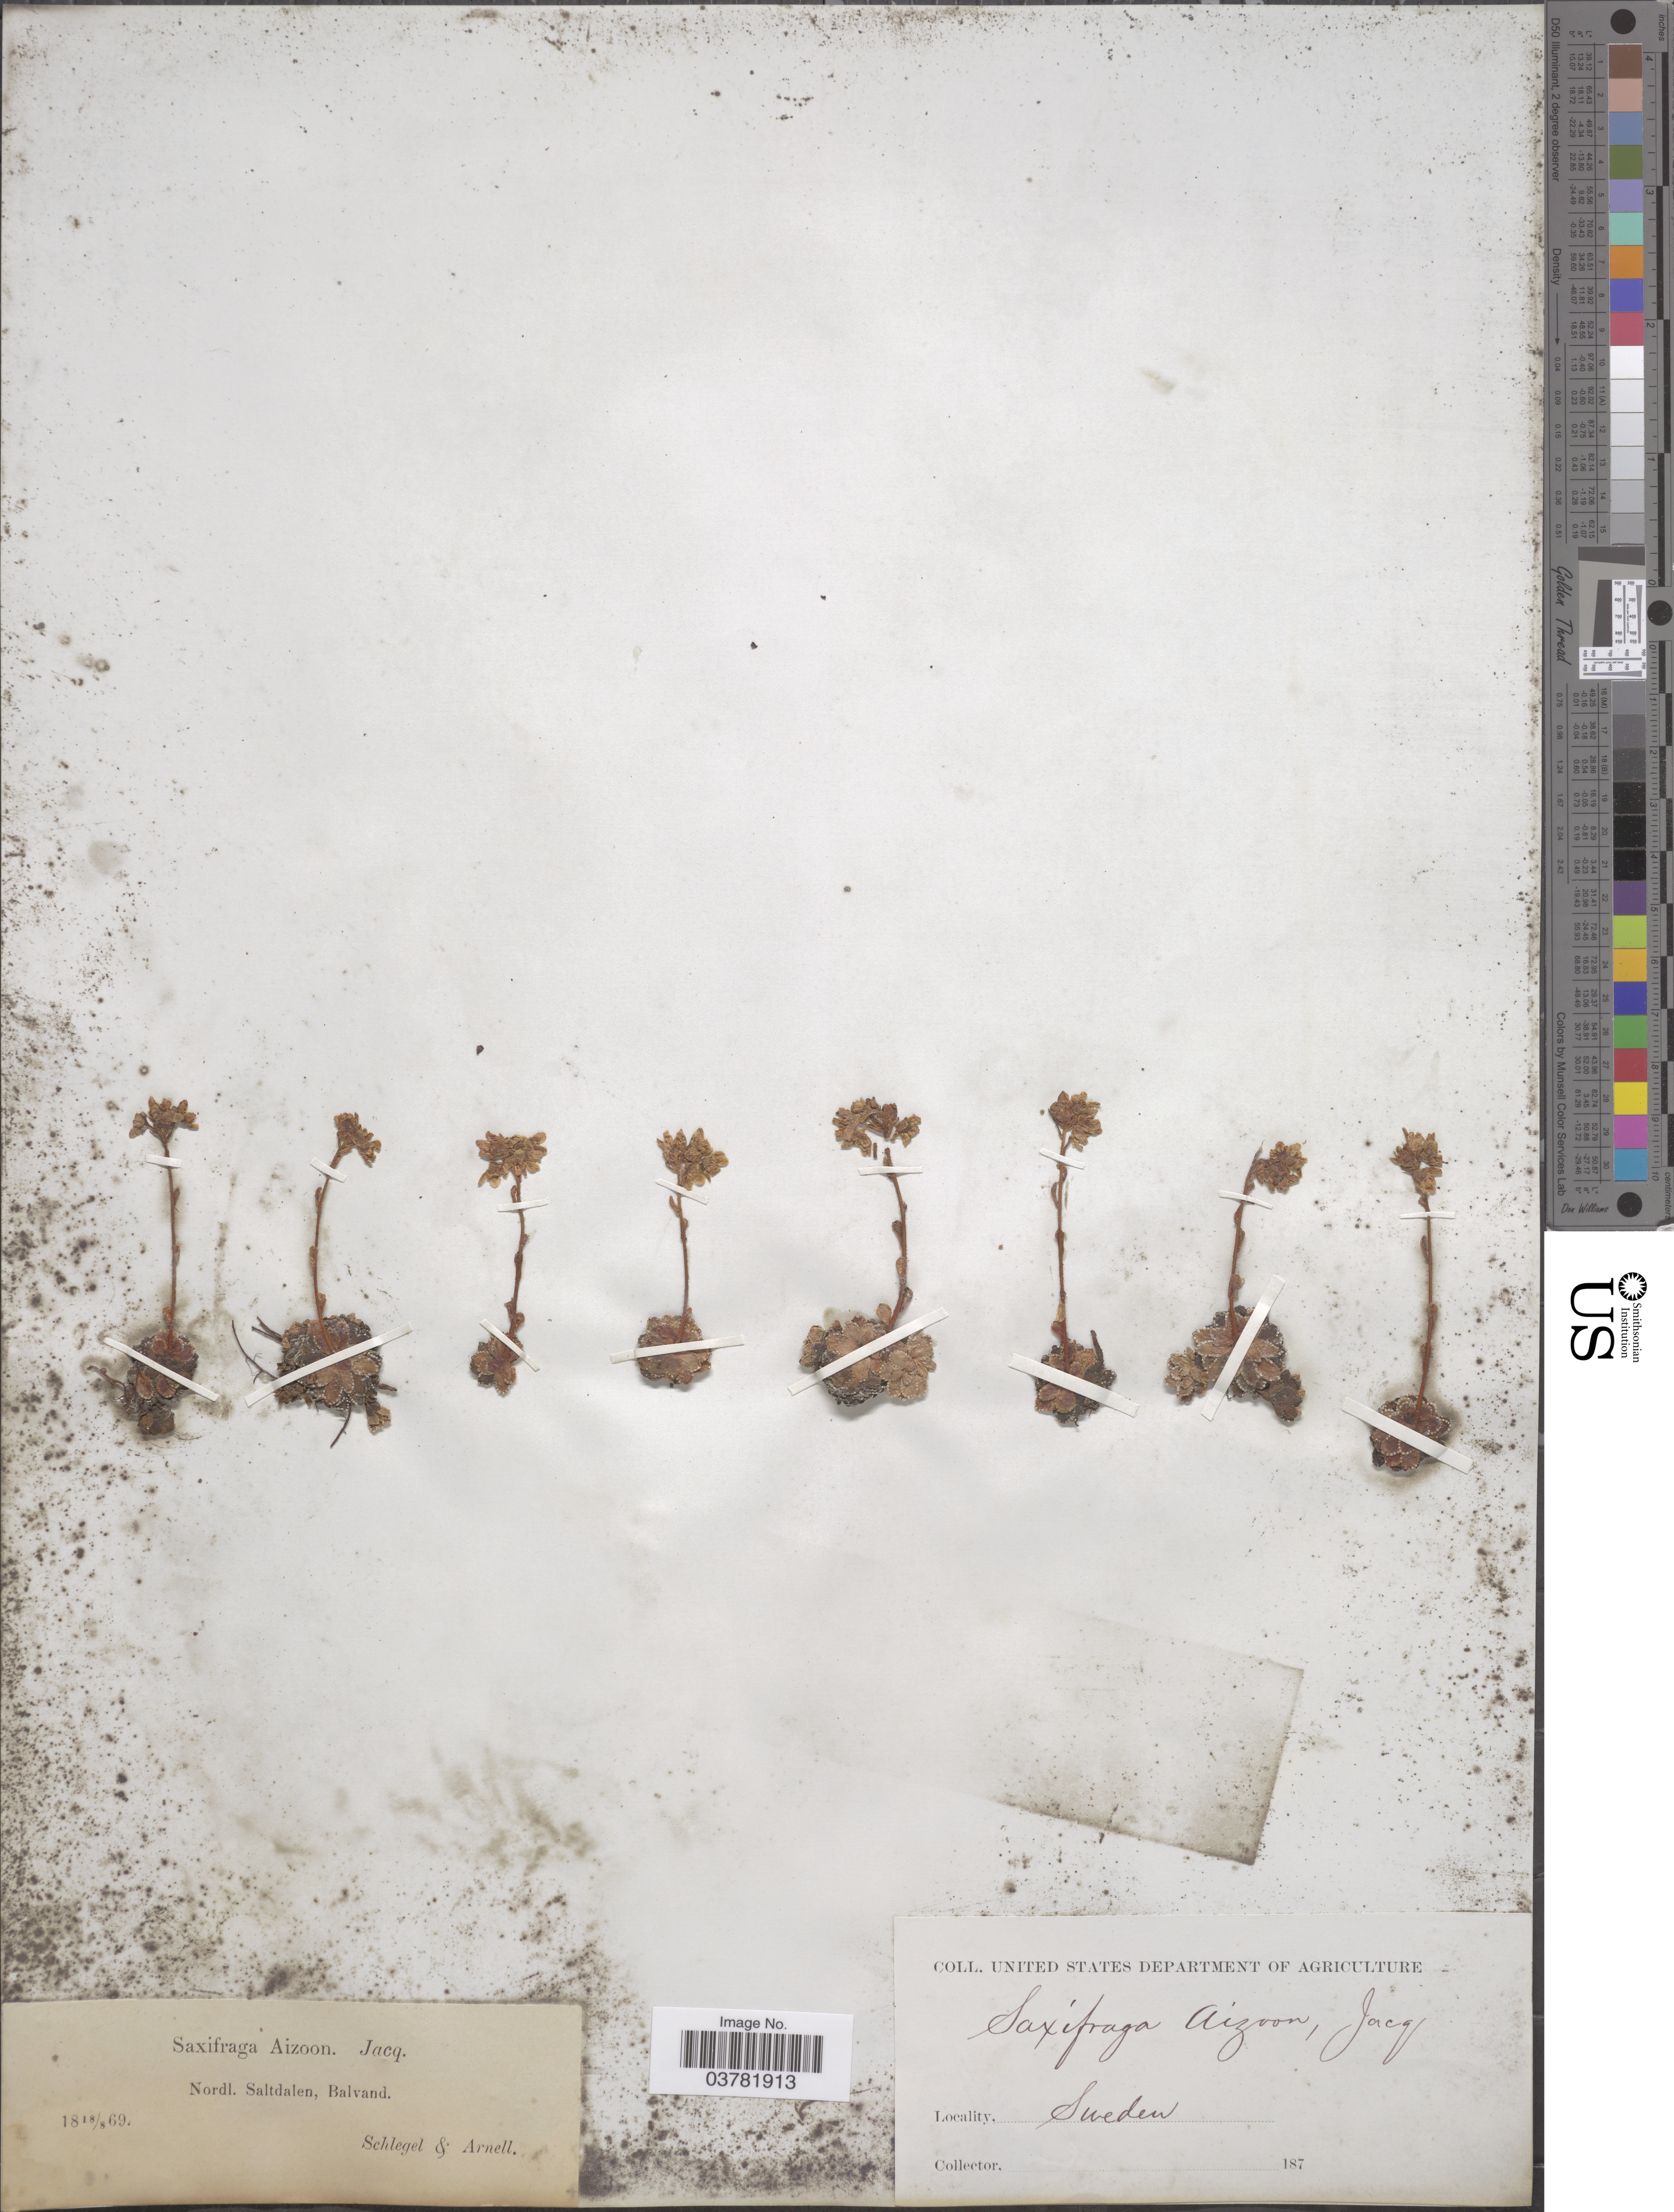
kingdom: Plantae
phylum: Tracheophyta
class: Magnoliopsida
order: Saxifragales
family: Saxifragaceae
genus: Saxifraga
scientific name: Saxifraga aizoon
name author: Jacq.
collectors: Schlegel & Arnell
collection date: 1869-08-18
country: Sweden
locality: Nordl. Saltdalen, Balvand.